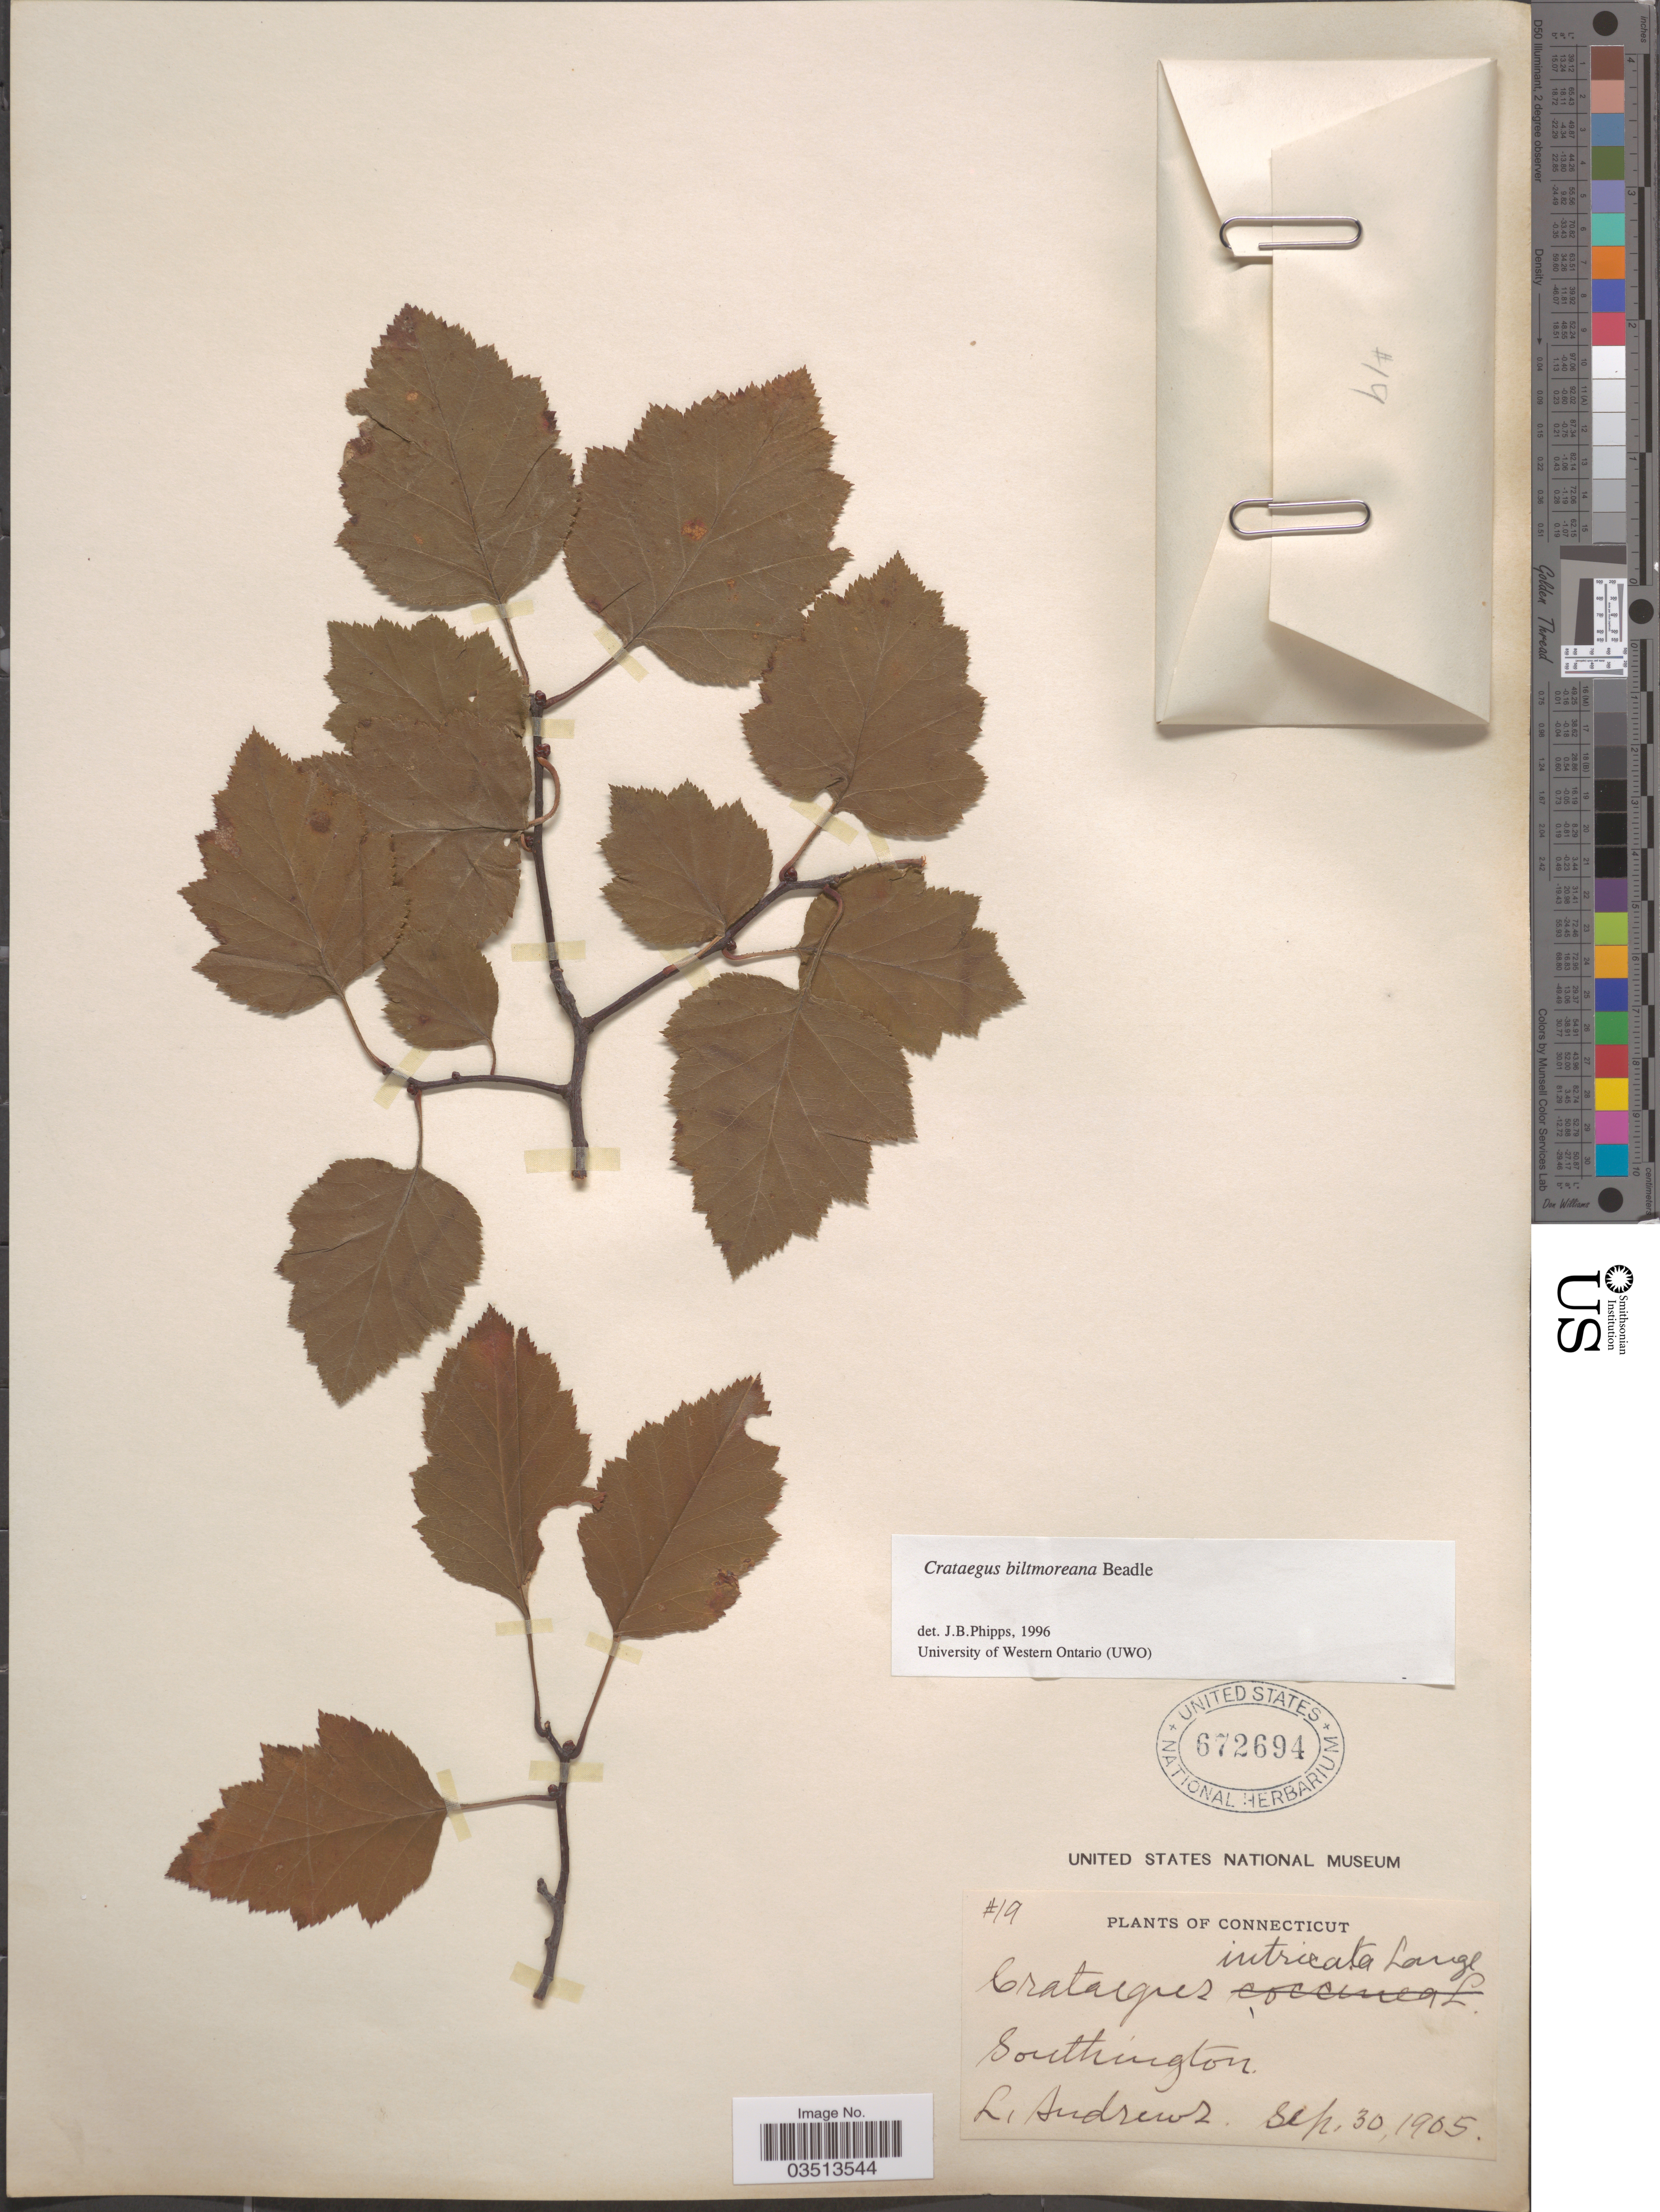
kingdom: Plantae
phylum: Tracheophyta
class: Magnoliopsida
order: Rosales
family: Rosaceae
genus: Crataegus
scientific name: Crataegus biltmoreana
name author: Beadle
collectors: L. Andrews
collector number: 19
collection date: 1905-09-30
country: United States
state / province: Connecticut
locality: Southington.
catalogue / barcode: US 672694